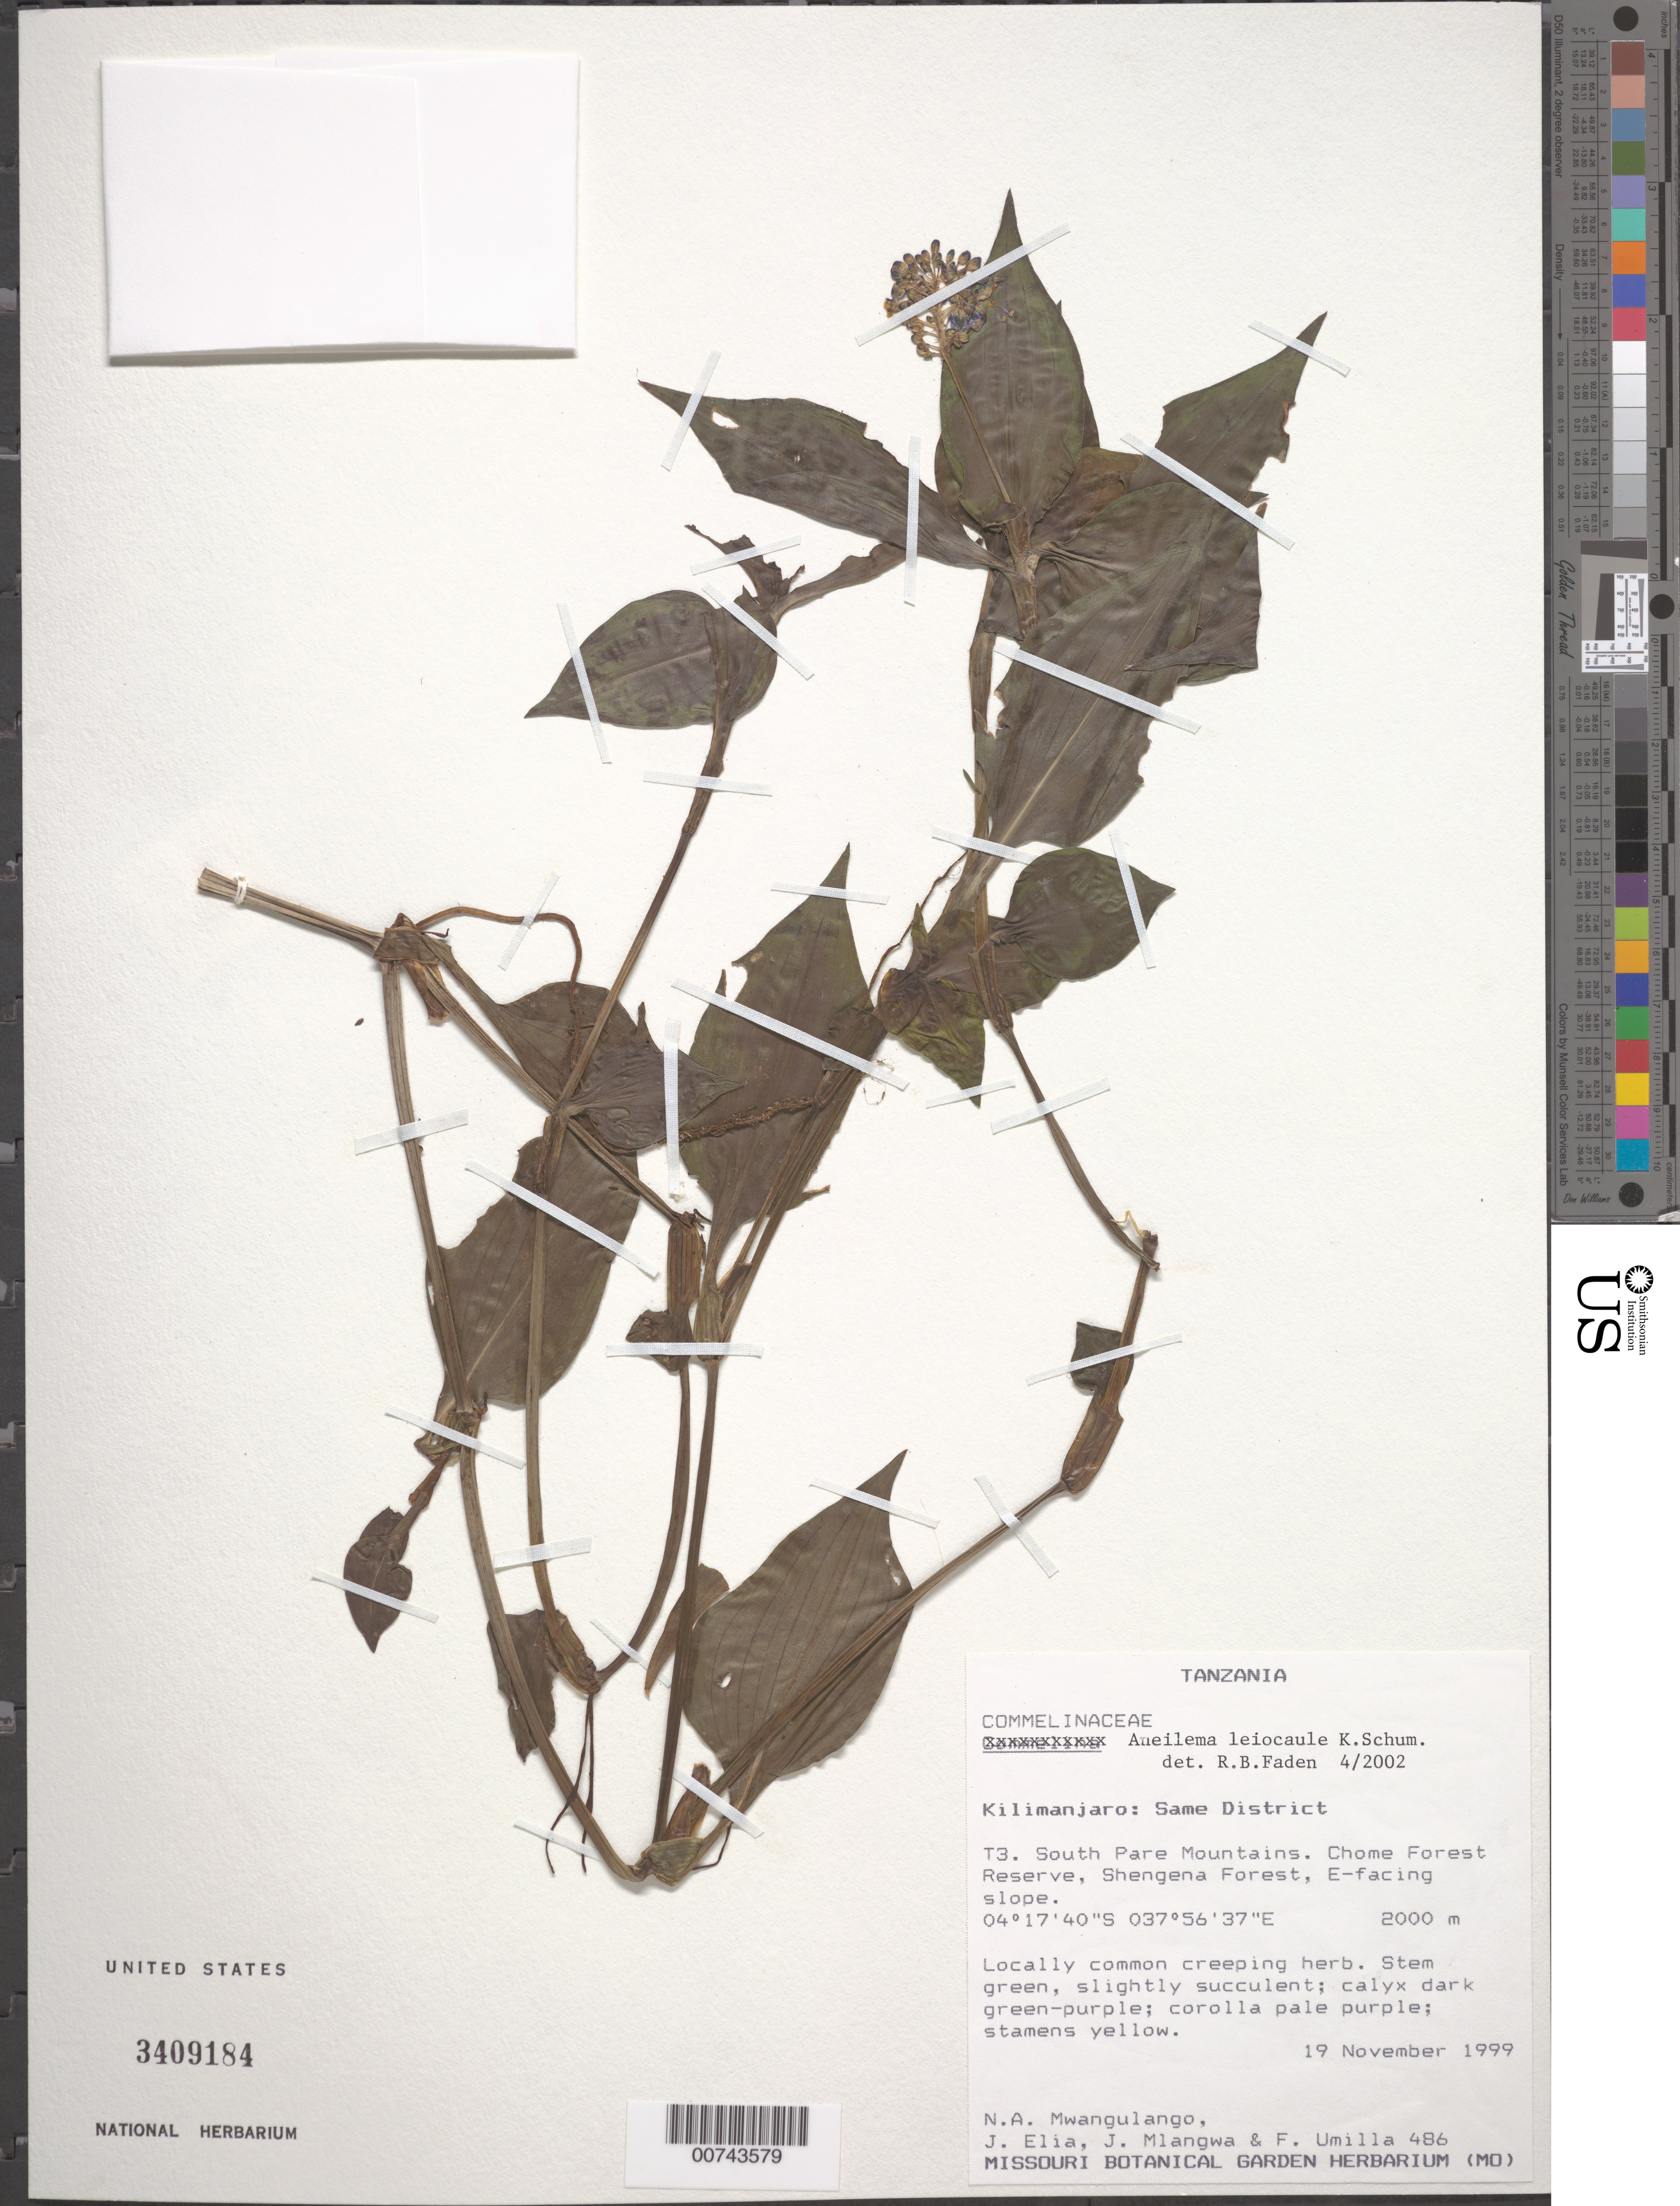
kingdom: Plantae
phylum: Tracheophyta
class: Liliopsida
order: Commelinales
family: Commelinaceae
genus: Aneilema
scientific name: Aneilema leiocaule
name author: K. Schum.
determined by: Faden, Robert B., (US), Smithsonian Institution - National Museum of Natural History (UNITED STATES)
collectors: N. A. Mwangulango, J. Elia, J. Mlangwa & F. Umilla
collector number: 486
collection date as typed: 19 Nov 1999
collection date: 1999-11-19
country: Tanzania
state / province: Kilimanjaro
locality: T3, S Pare Mountains, Chome Forest Reserve, Shengena Forest.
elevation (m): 2000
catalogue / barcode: US 3409184